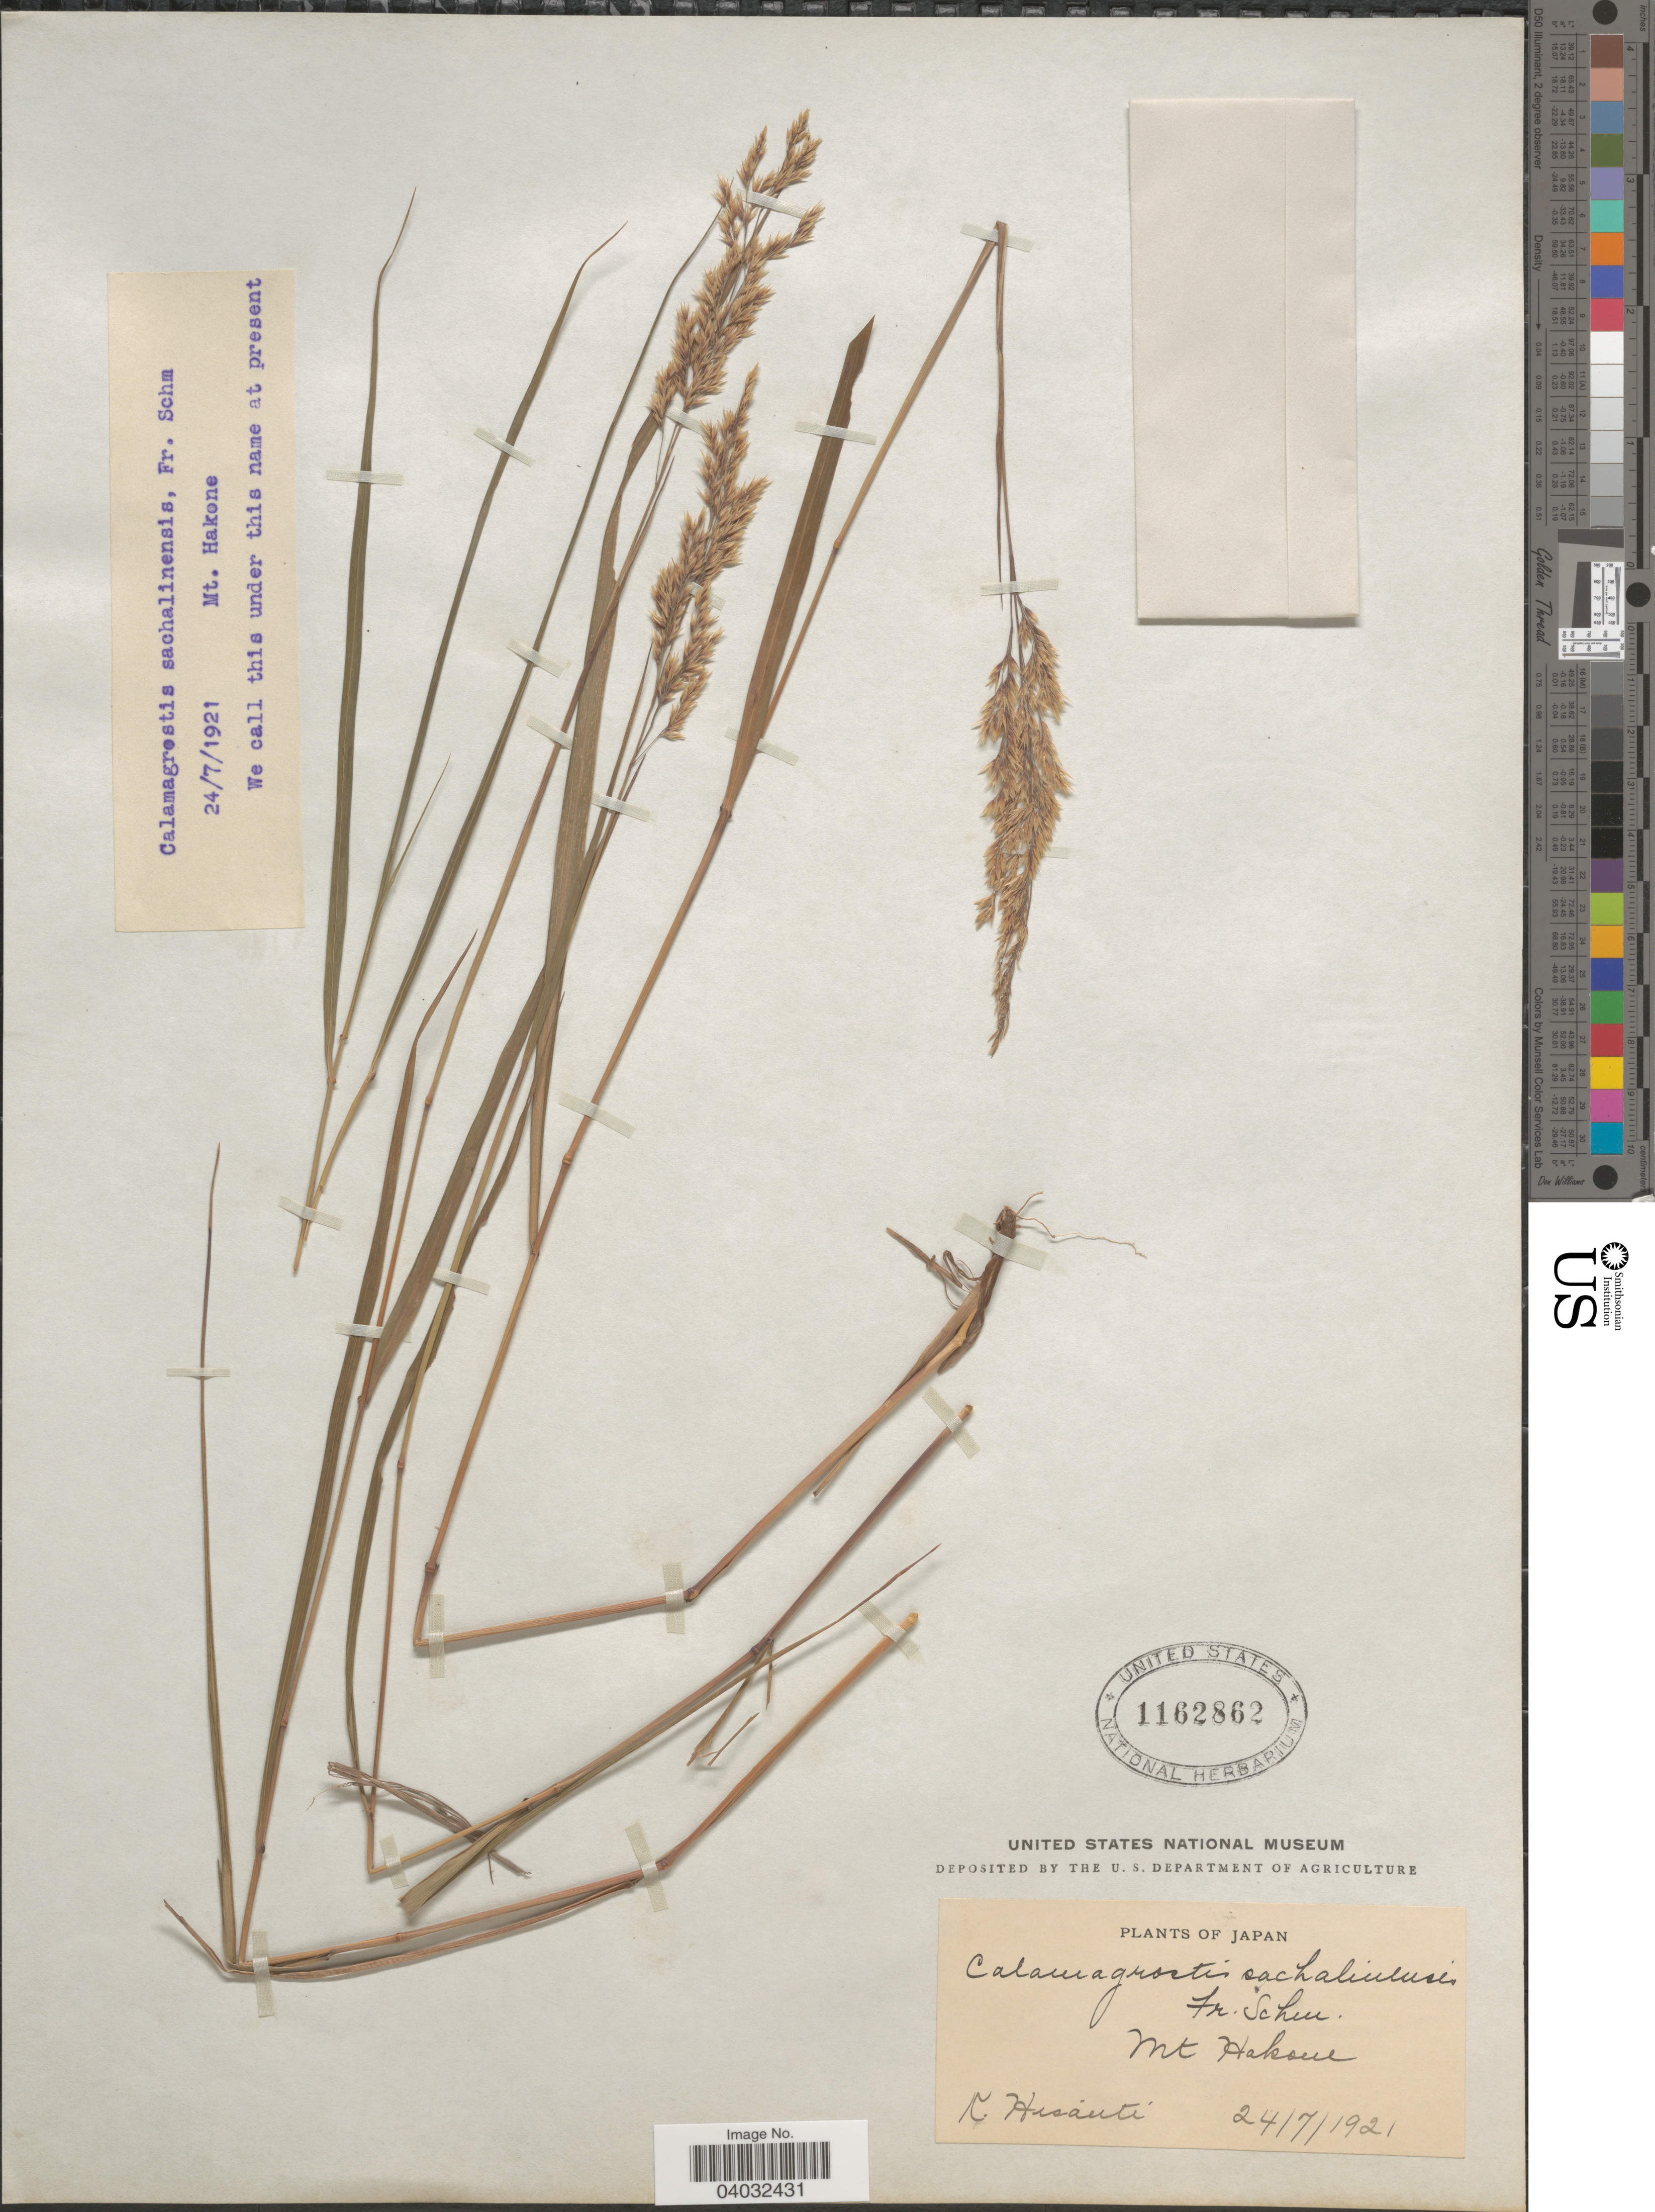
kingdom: Plantae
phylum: Tracheophyta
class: Liliopsida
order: Poales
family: Poaceae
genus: Calamagrostis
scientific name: Calamagrostis sachalinensis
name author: F. Schmidt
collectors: K. Hisauti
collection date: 1921-07-24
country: Japan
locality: Mt. Hakone.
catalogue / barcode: US 1162862